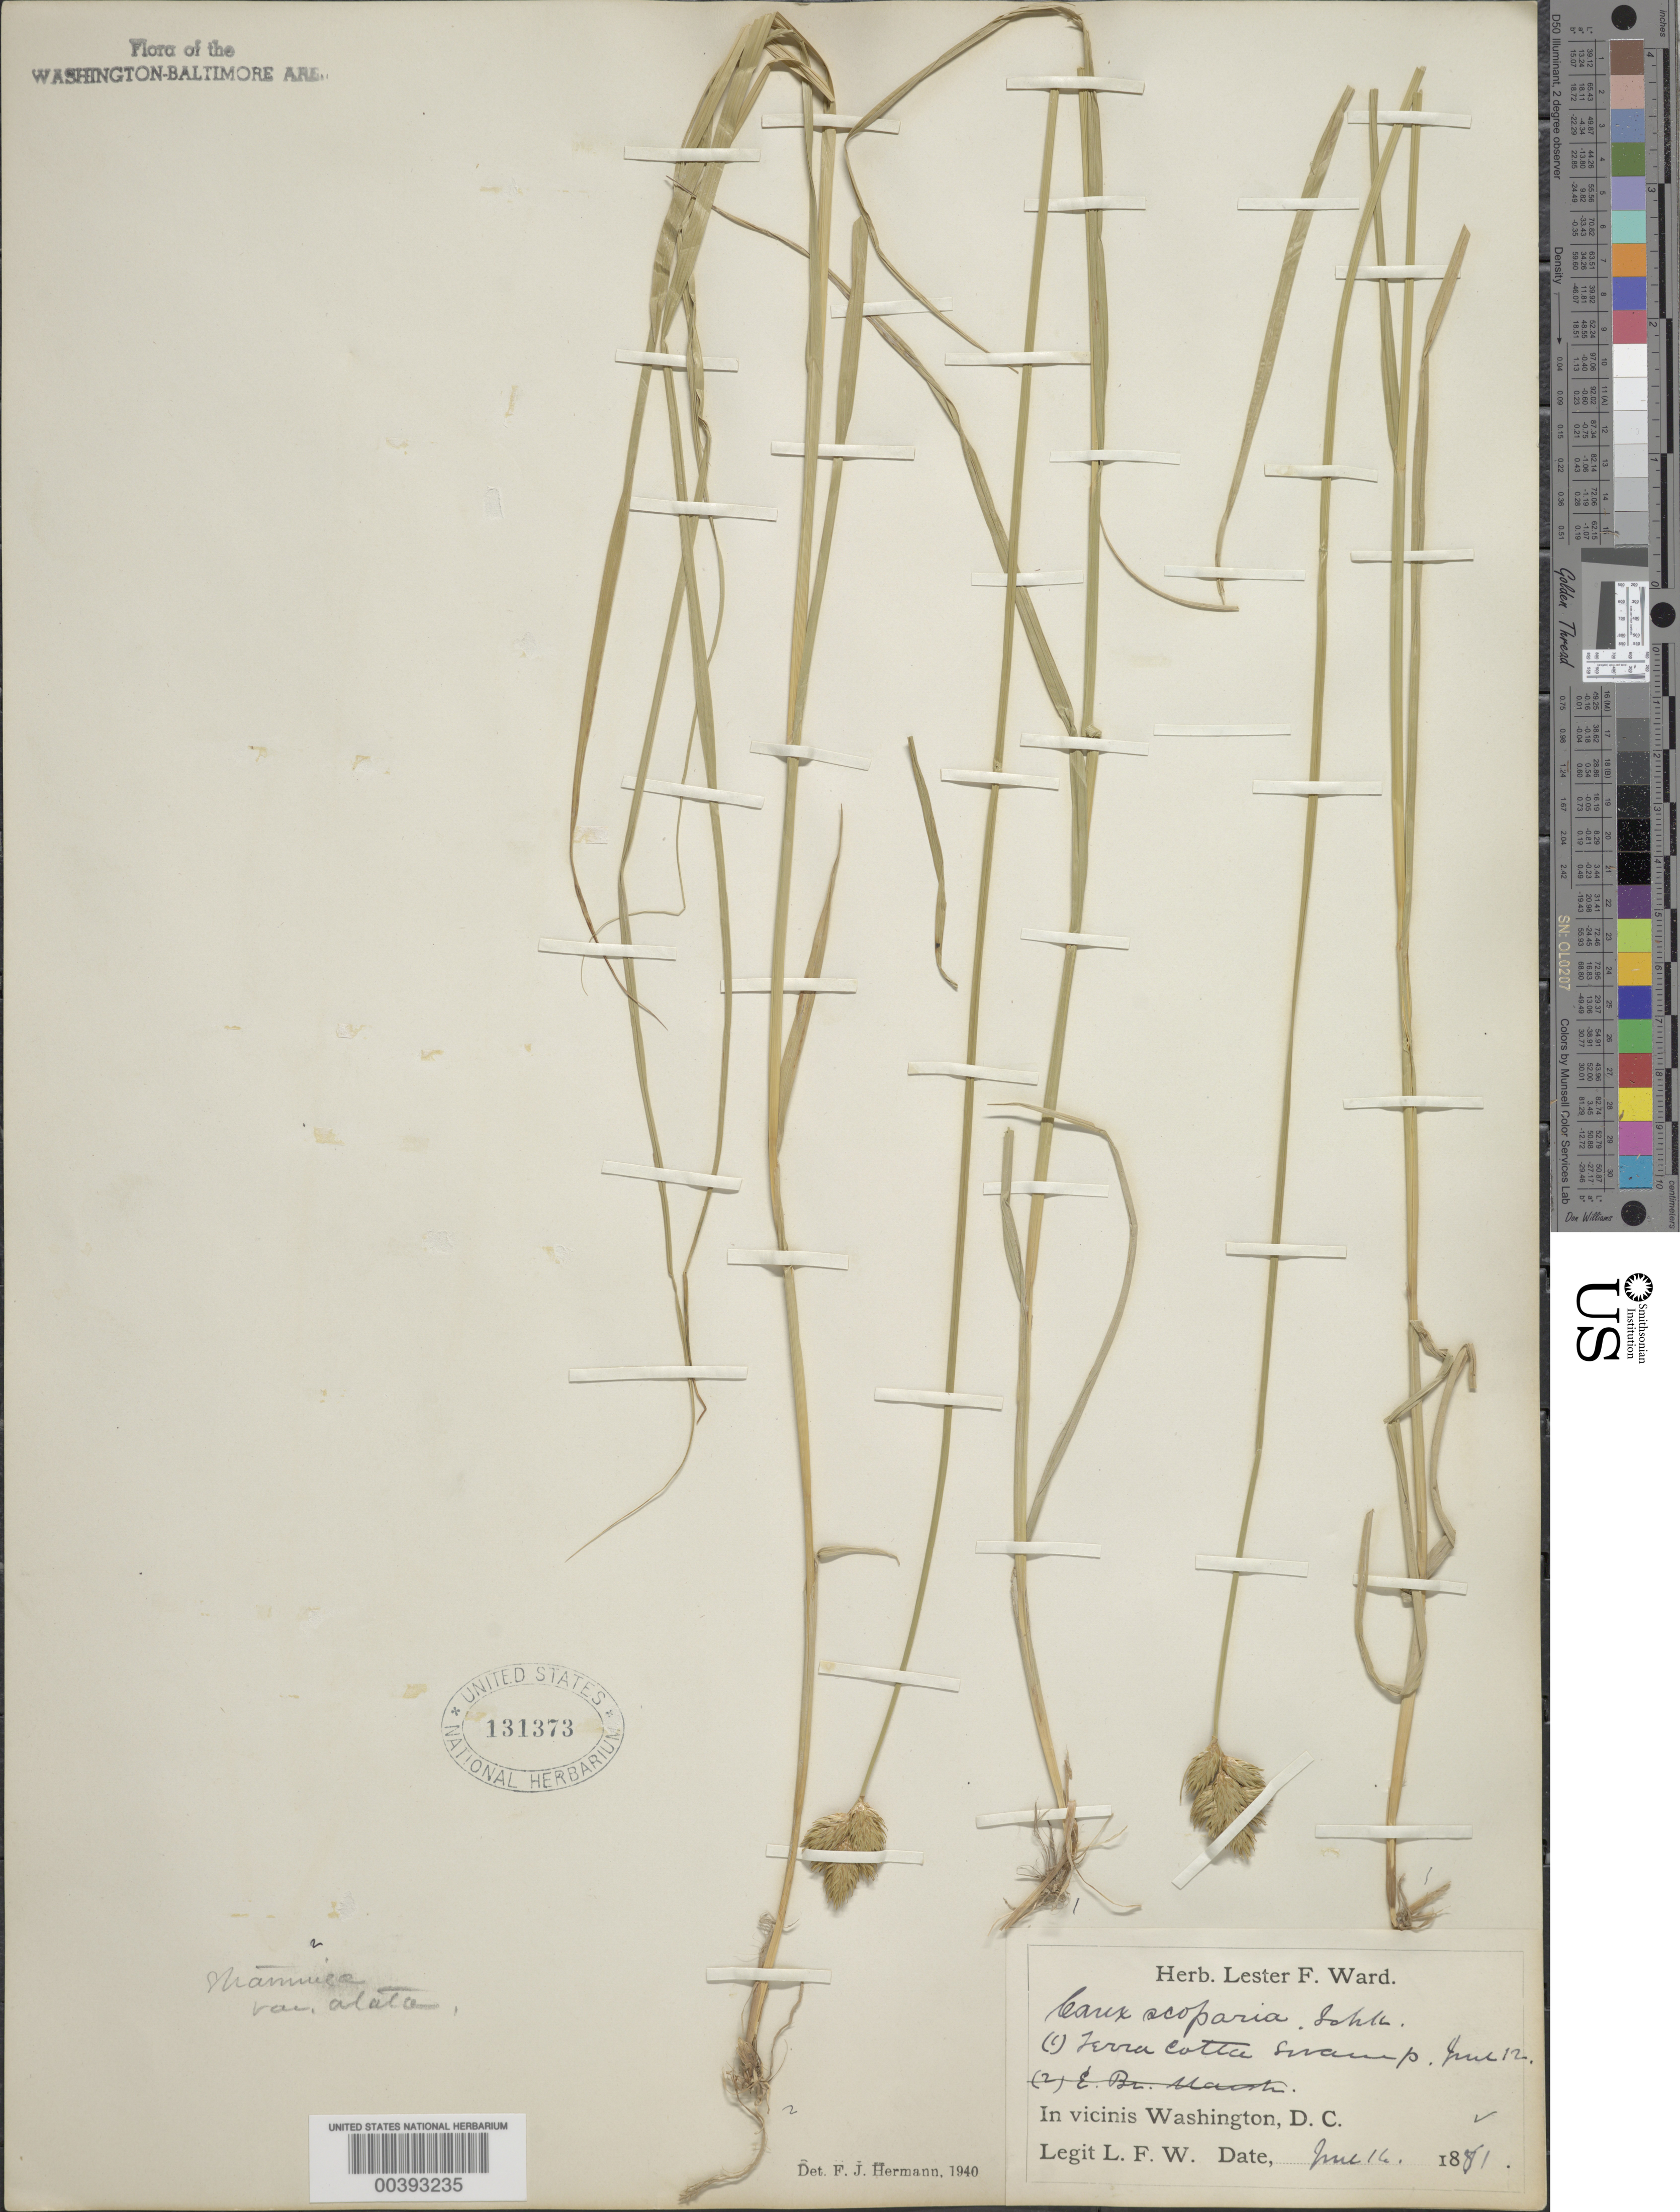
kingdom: Plantae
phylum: Tracheophyta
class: Liliopsida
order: Poales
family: Cyperaceae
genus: Carex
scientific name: Carex scoparia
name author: Schkuhr ex Willd.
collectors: L. F. Ward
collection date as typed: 16 Jun 1881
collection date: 1881-06-16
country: United States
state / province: District of Columbia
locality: Terra Cotta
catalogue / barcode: US 131373